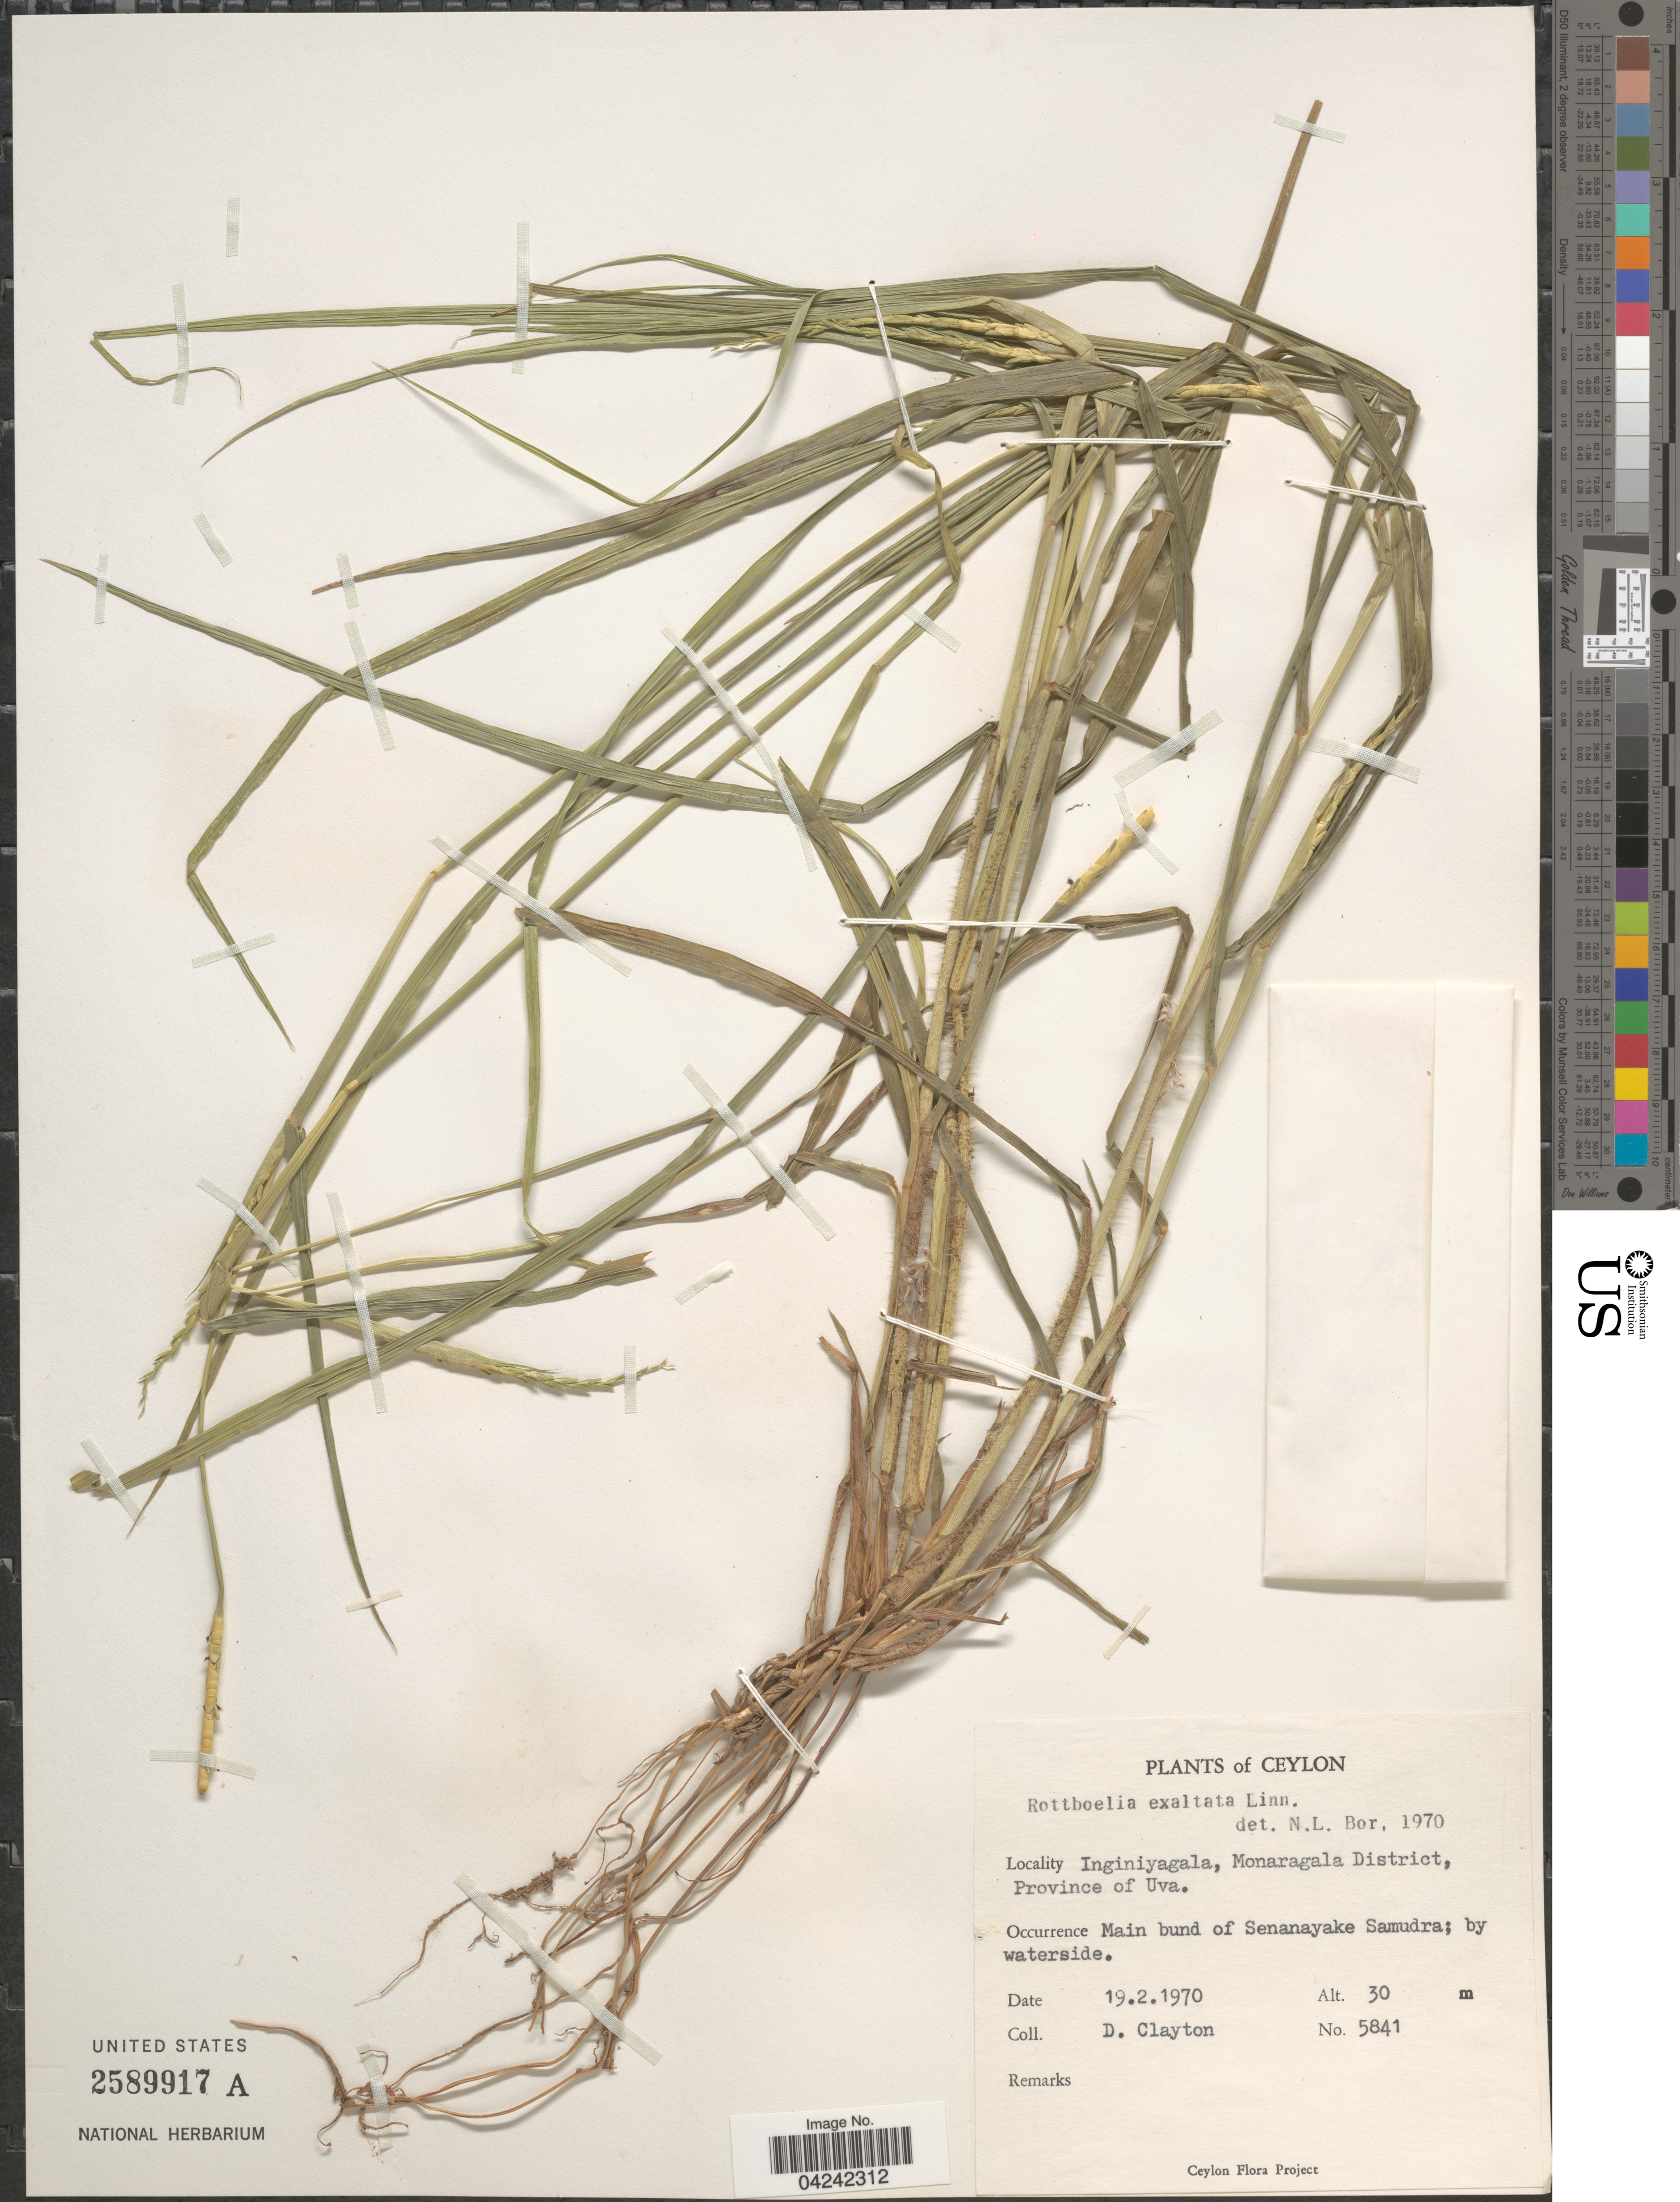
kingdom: Plantae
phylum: Tracheophyta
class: Liliopsida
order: Poales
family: Poaceae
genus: Rottboellia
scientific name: Rottboellia cochinchinensis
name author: (Lour.) Clayton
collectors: D. Clayton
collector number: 5841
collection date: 1970-02-19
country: Sri Lanka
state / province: Uva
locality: Ceylon. Inginiyagala, Monaragala District. Main bund of Senanayake Samudra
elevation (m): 30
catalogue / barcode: US 2589917A